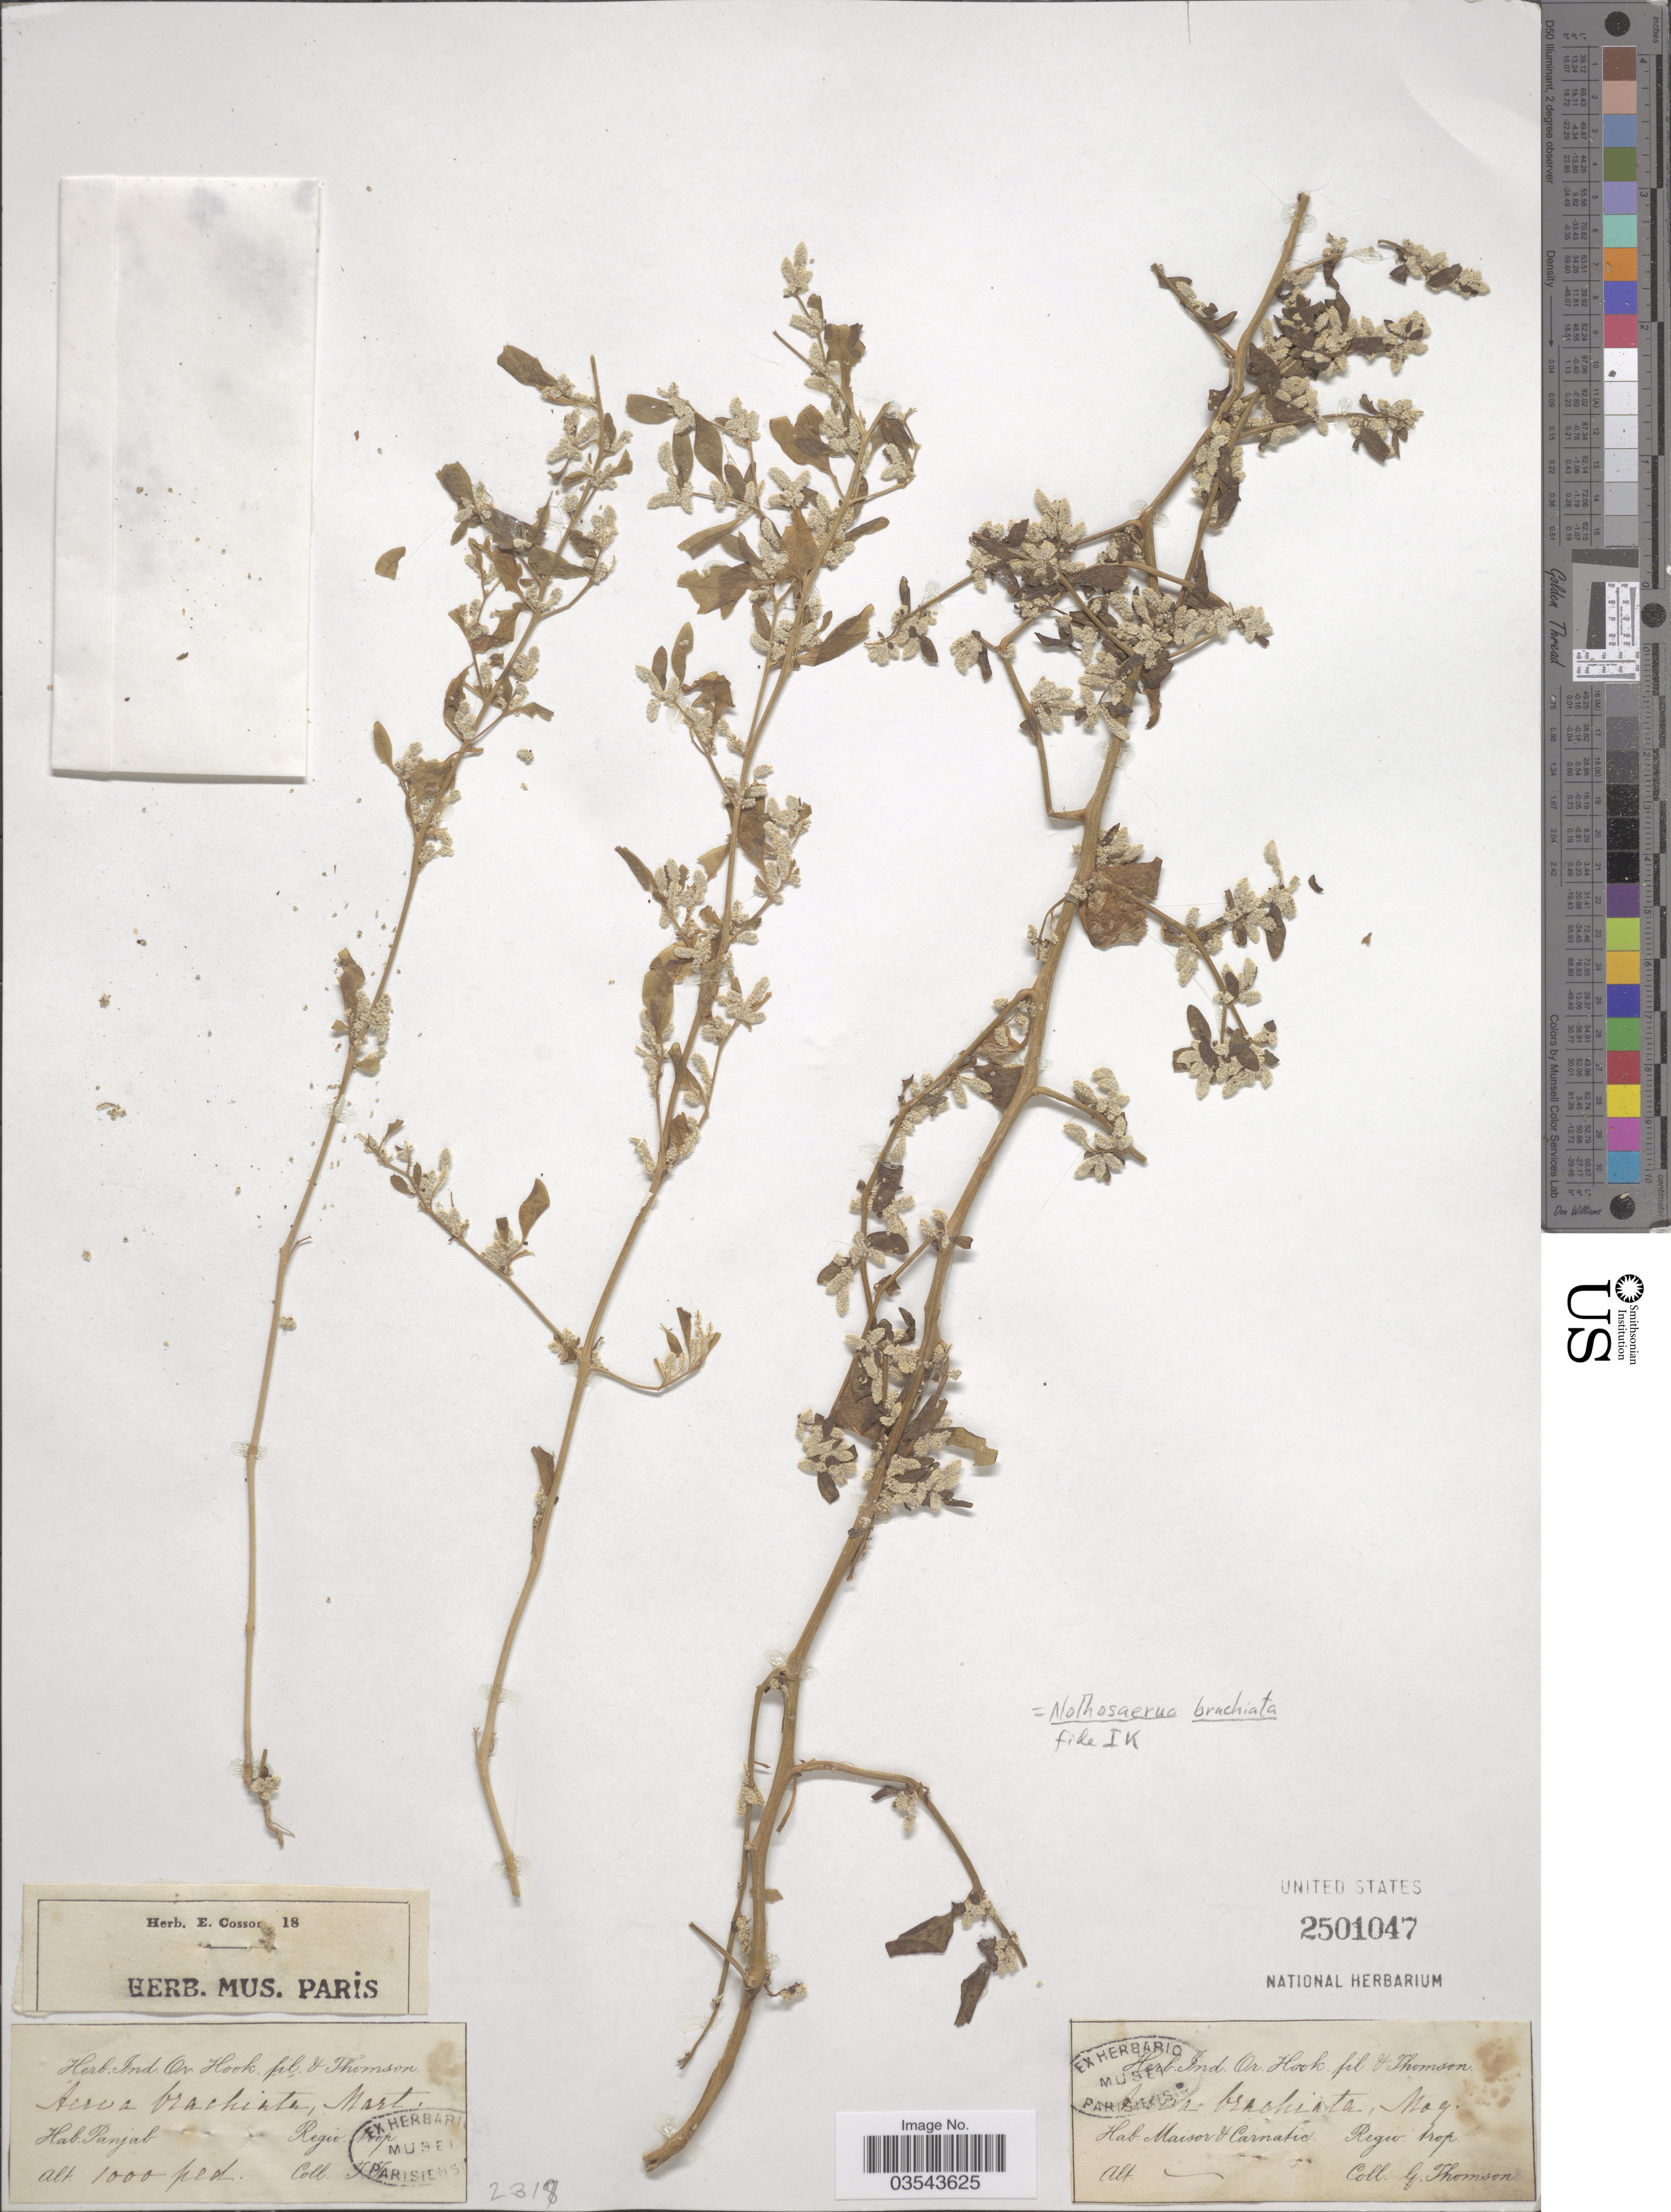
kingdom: Plantae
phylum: Tracheophyta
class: Magnoliopsida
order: Caryophyllales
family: Amaranthaceae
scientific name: Nothosaerua brachiata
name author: Baill.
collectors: T. Thomson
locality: Panjab. Regio. trop.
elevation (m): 305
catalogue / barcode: US 2501047